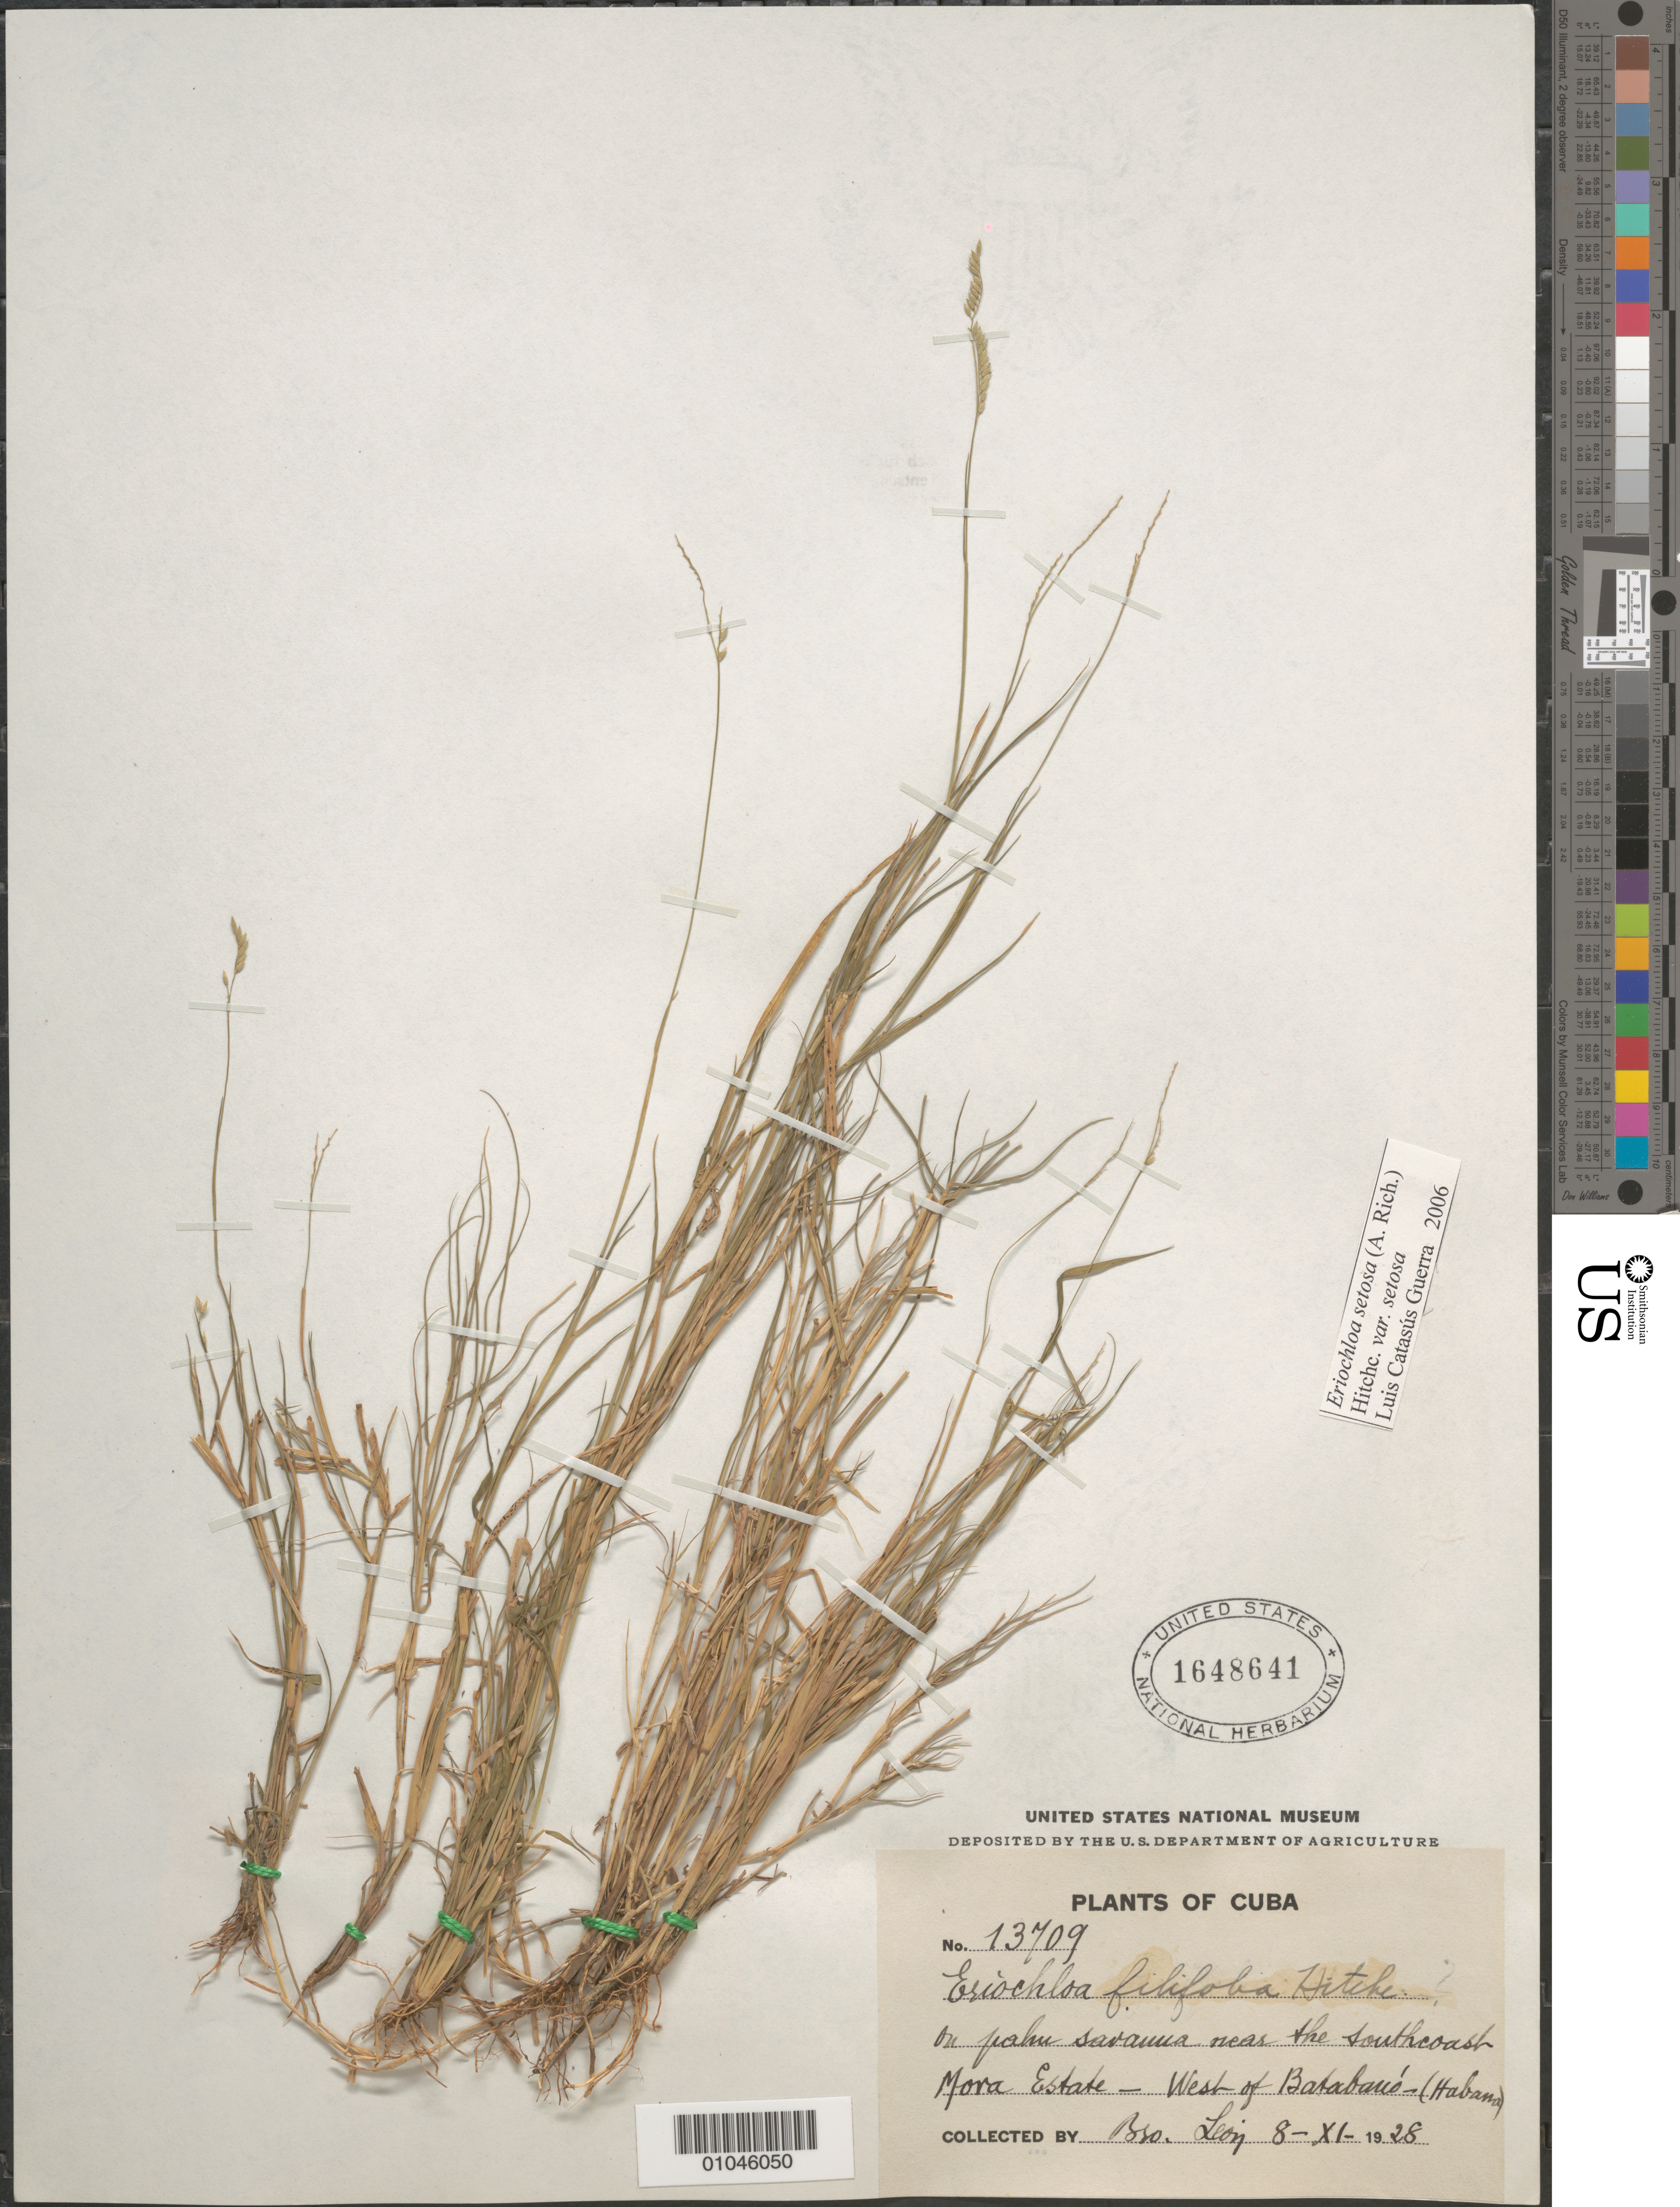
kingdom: Plantae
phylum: Tracheophyta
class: Liliopsida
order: Poales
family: Poaceae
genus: Eriochloa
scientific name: Eriochloa setosa var. setosa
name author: (A. Rich.) Hitchc.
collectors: Bro. León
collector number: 13709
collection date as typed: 08 Nov 1928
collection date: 1928-11-08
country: Cuba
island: Cuba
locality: in savanna near the southcoast Mora Estate- W of Habana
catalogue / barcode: US 1648641